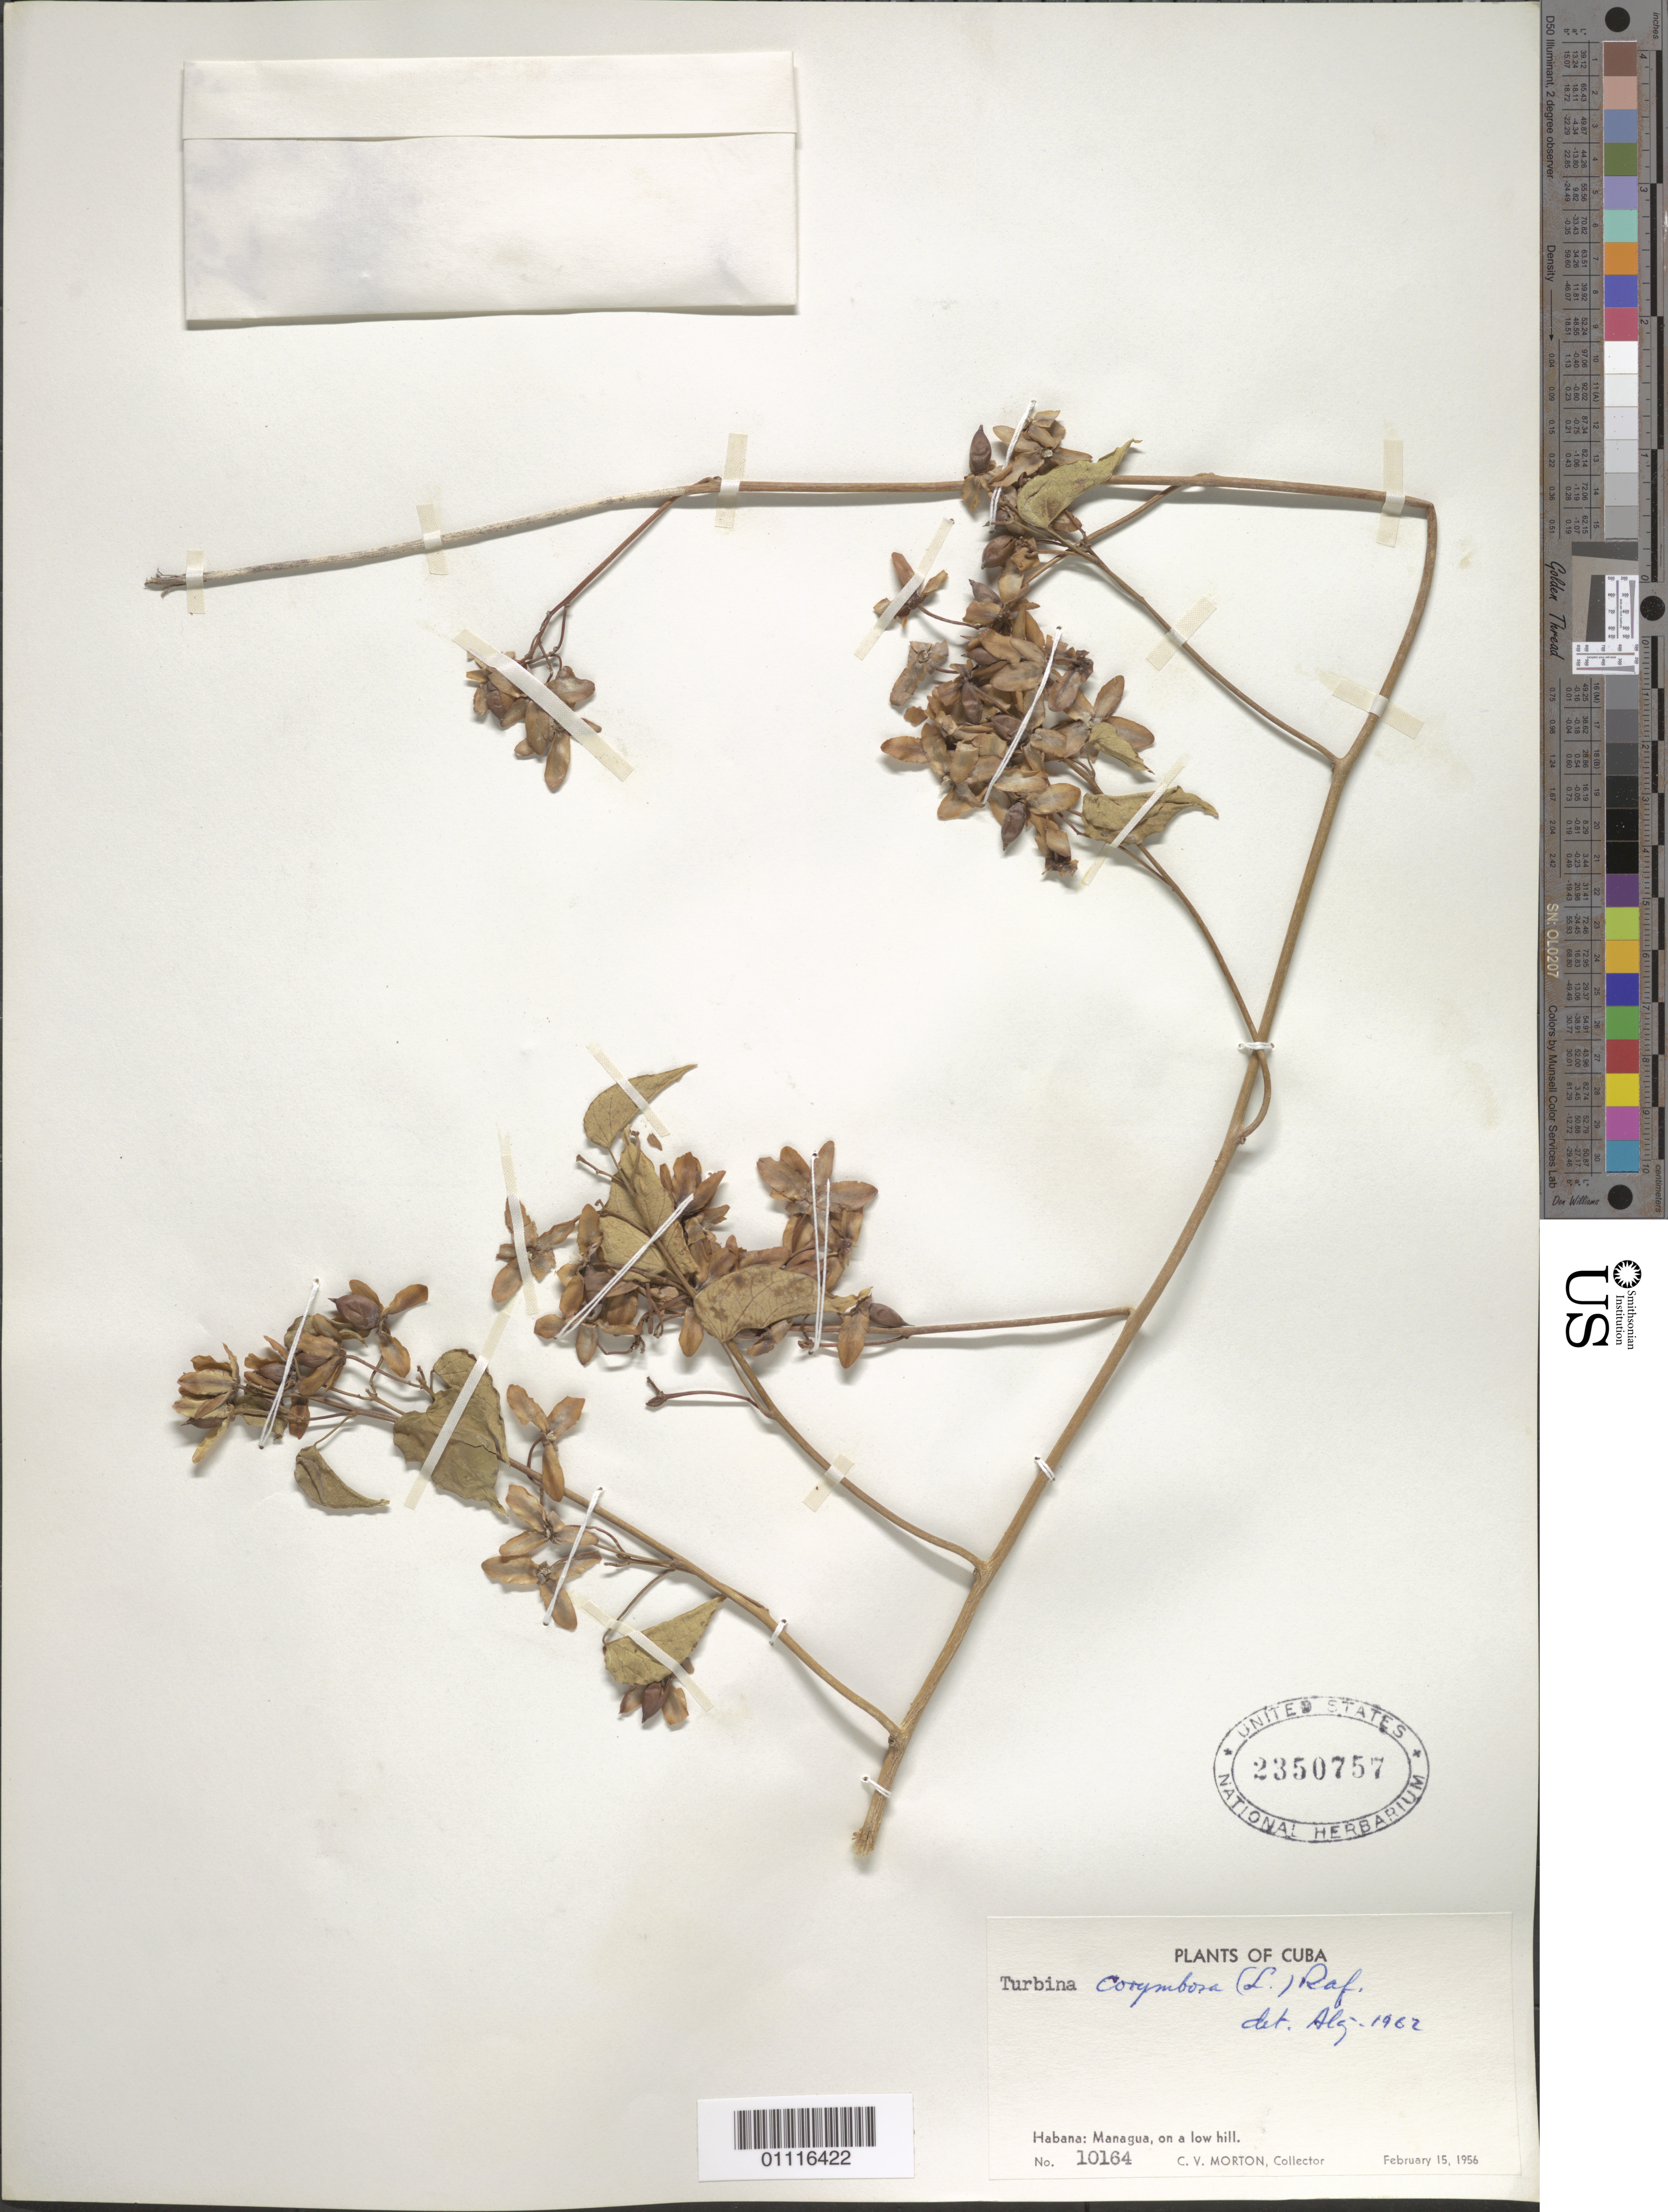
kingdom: Plantae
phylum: Tracheophyta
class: Magnoliopsida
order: Solanales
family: Convolvulaceae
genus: Turbina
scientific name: Turbina corymbosa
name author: (L.) Raf.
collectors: C. V. Morton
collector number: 10164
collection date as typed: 15 Feb 1956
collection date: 1956-02-15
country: Cuba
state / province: La Habana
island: Cuba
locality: Managua, on a low hill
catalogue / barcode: US 2350757